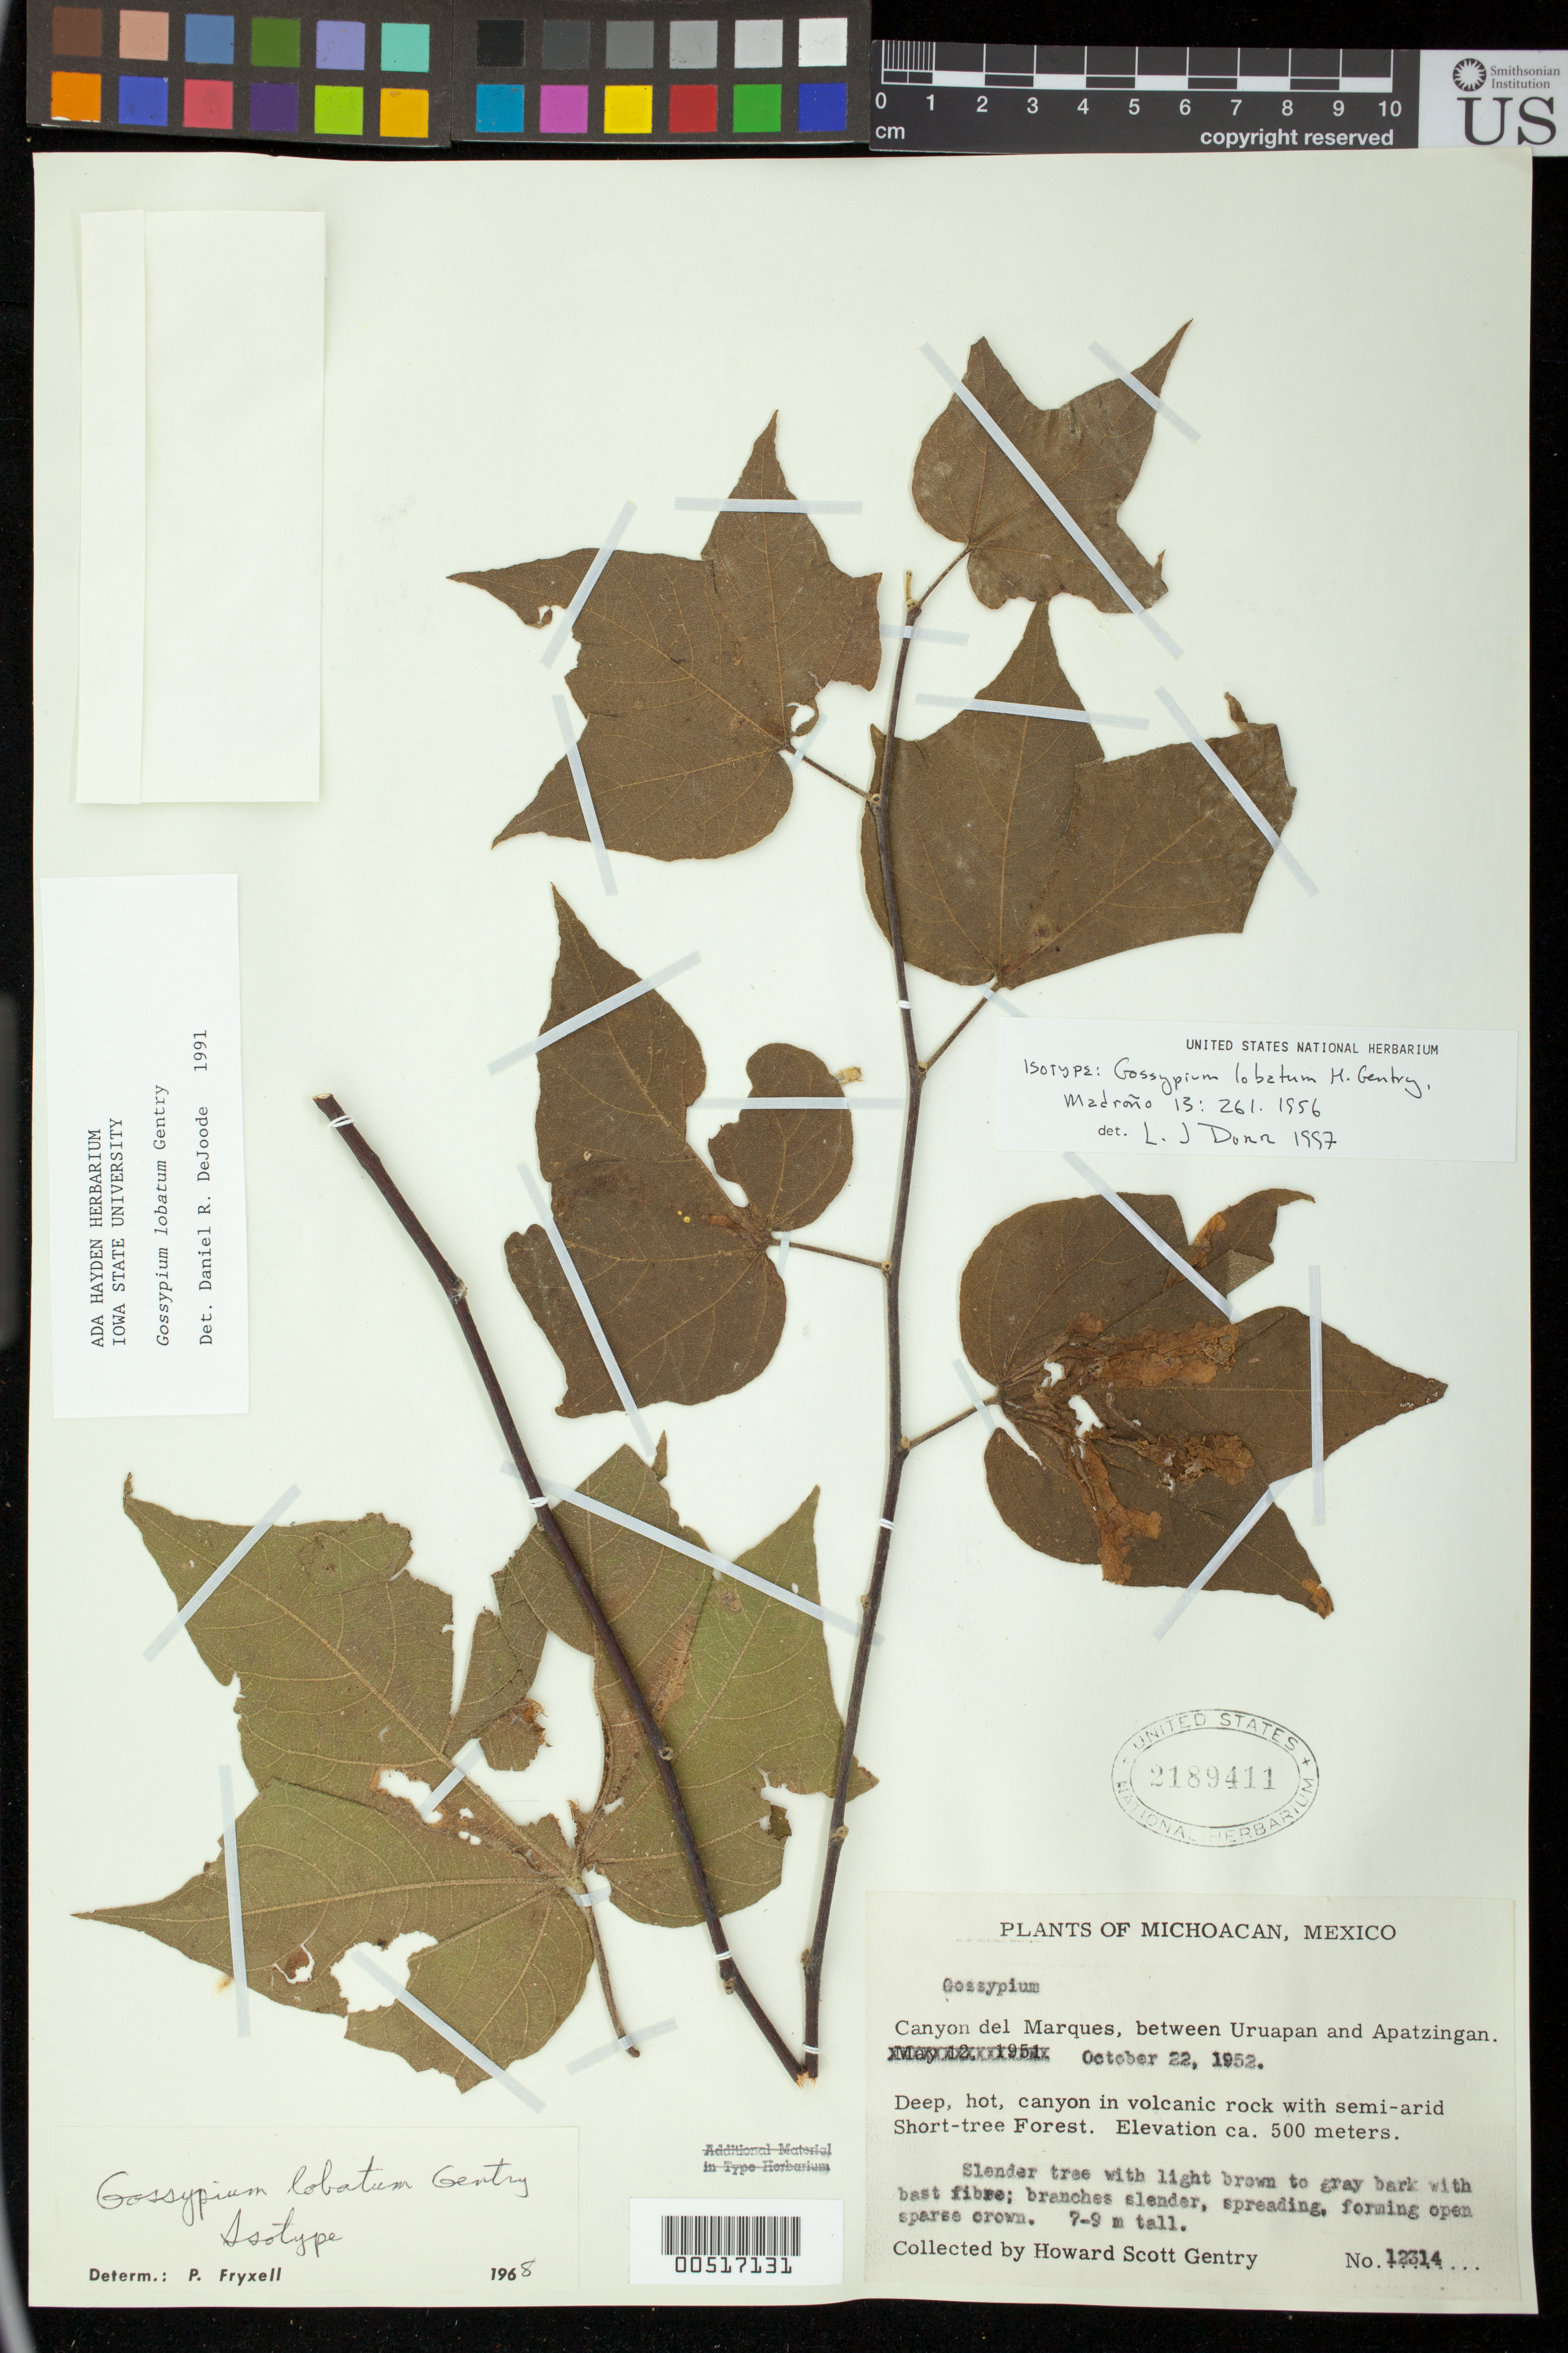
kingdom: Plantae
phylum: Tracheophyta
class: Magnoliopsida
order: Malvales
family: Malvaceae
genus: Gossypium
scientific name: Gossypium lobatum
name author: Gentry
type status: Isotype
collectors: H. S. Gentry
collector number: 12314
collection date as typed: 22 Oct 1952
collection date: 1952-10-22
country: Mexico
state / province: Michoacán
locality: Canyon del Marques, between Uruapan and Apatzingan.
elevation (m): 500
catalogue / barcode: US 2189411